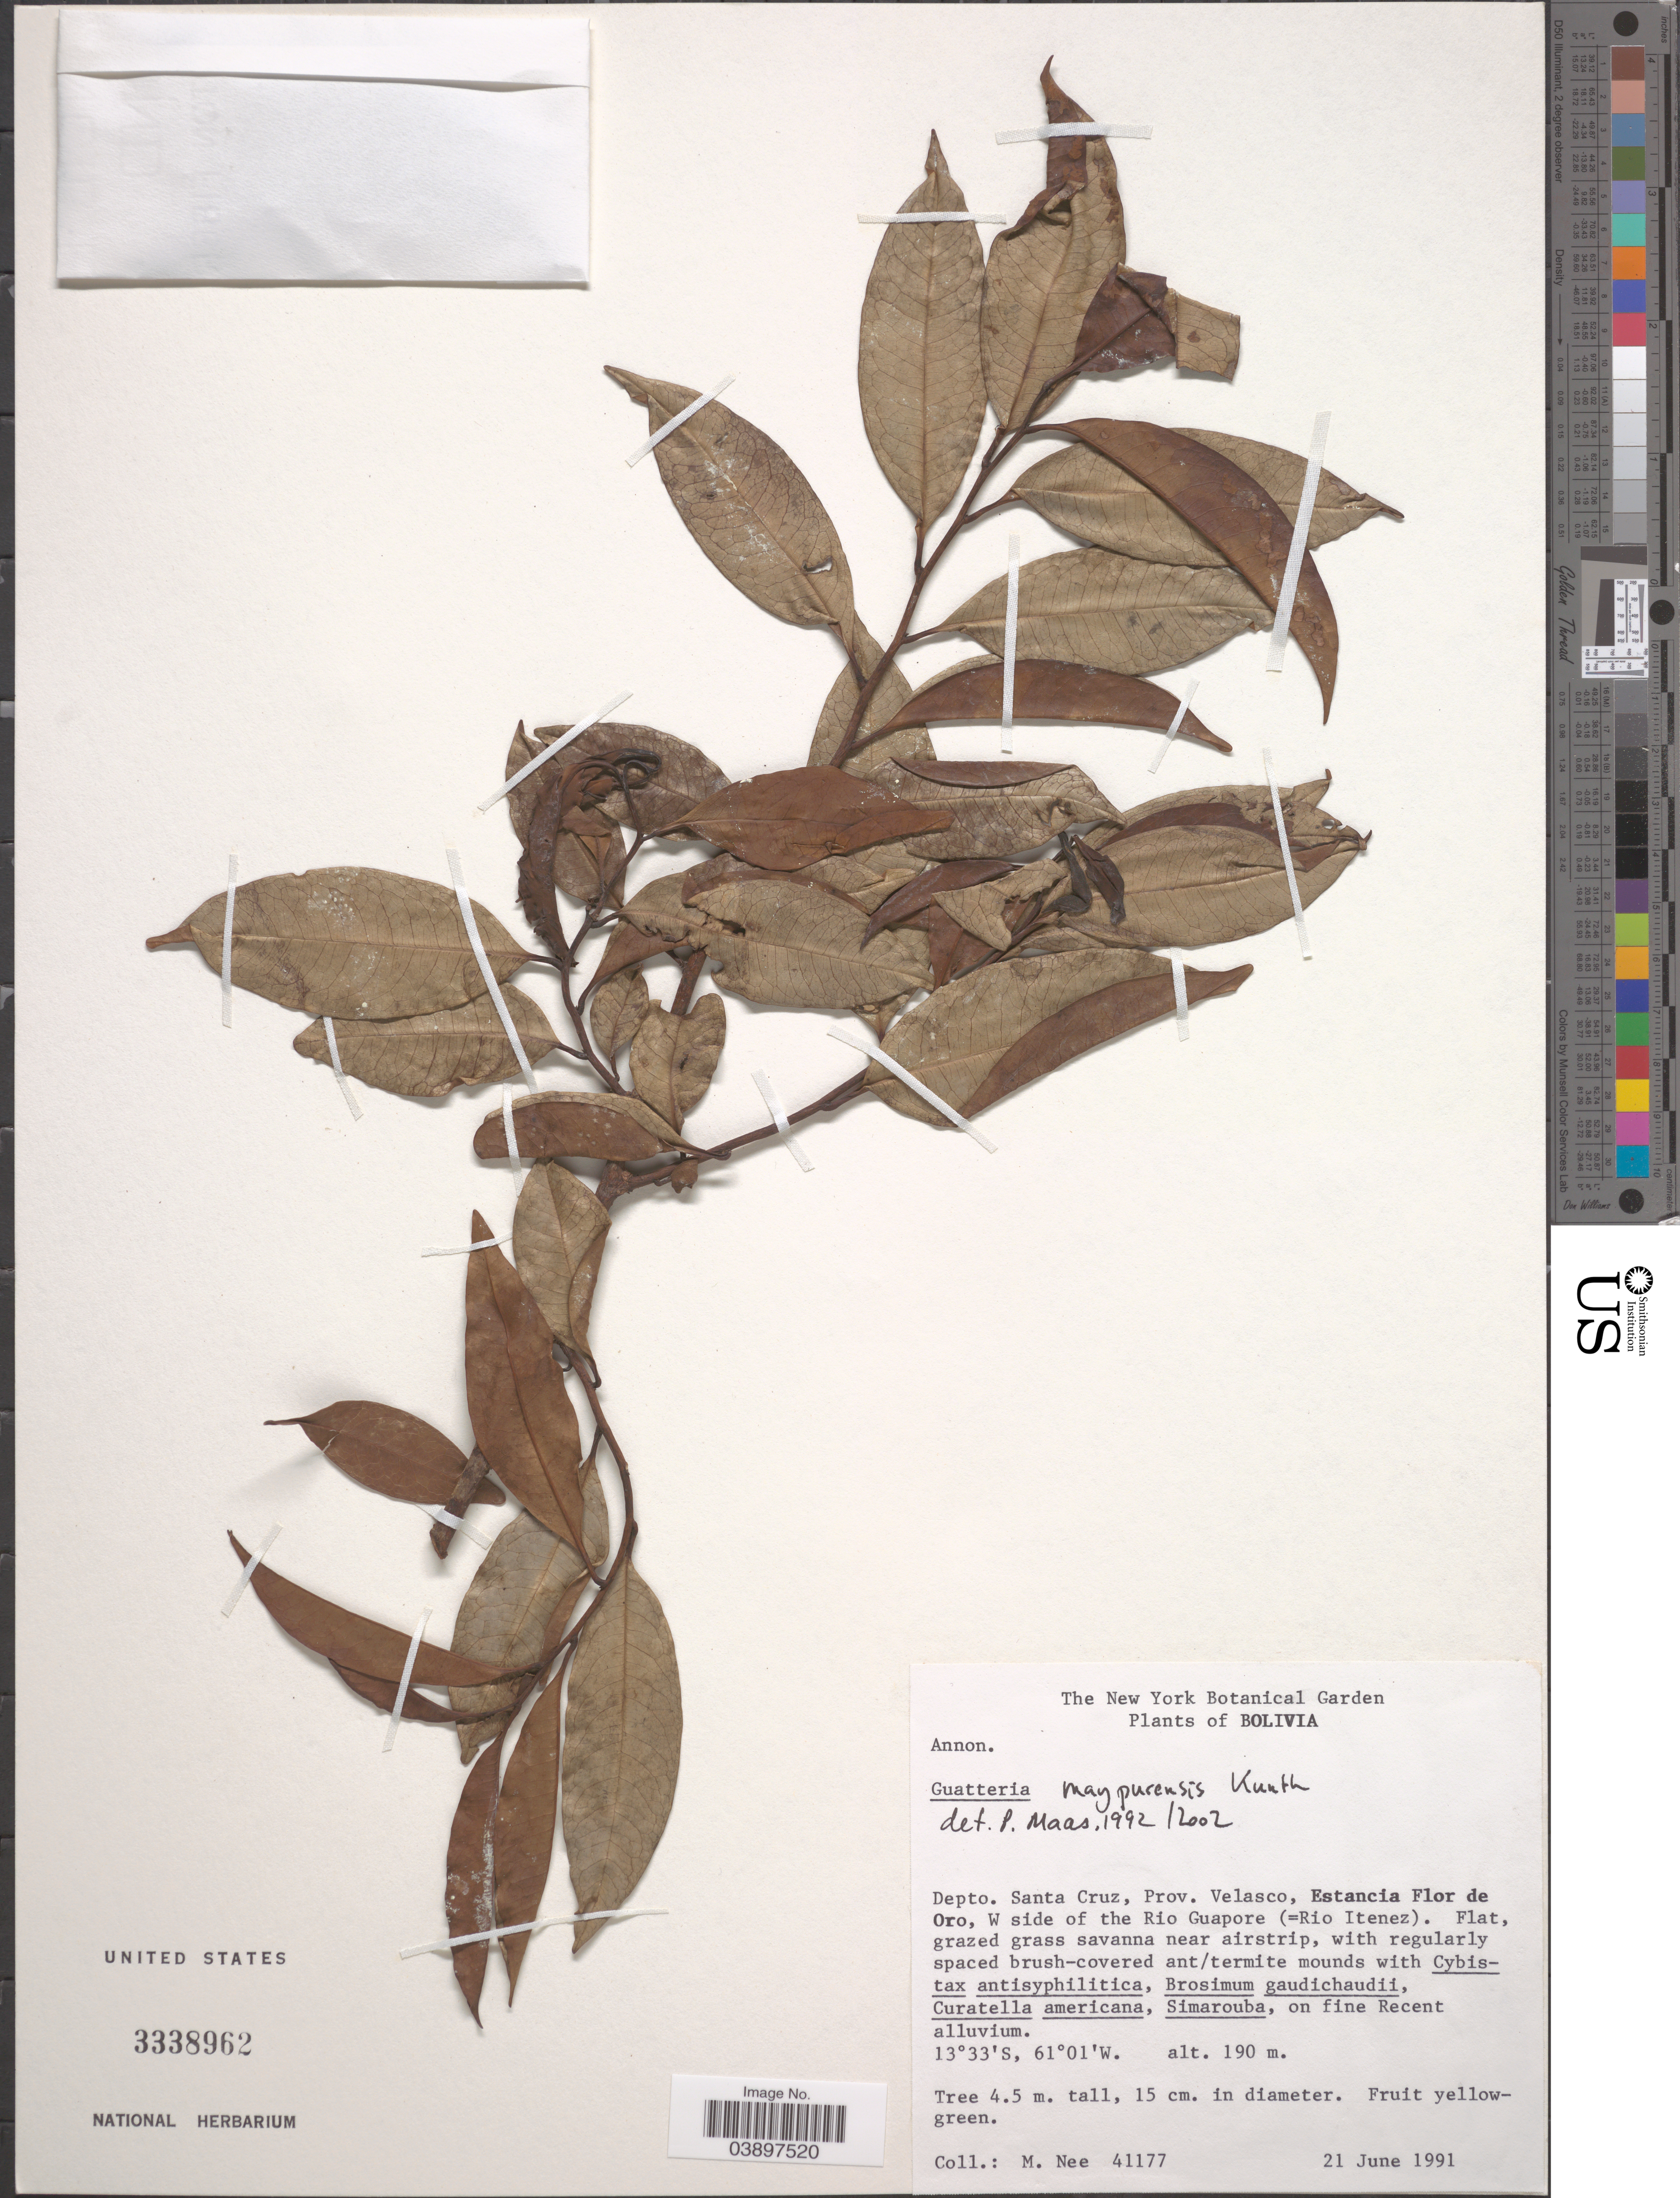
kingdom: Plantae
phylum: Tracheophyta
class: Magnoliopsida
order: Magnoliales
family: Annonaceae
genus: Guatteria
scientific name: Guatteria maypurensis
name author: Kunth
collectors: M. Nee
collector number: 41177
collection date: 1991-06-21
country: Bolivia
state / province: Santa Cruz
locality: Depto. Santa Cruz, Prov. Velasco, Estancia Flor de Oro, W side of the Rio Guapore (=Rio Itenez).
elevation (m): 190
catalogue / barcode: US 3338962